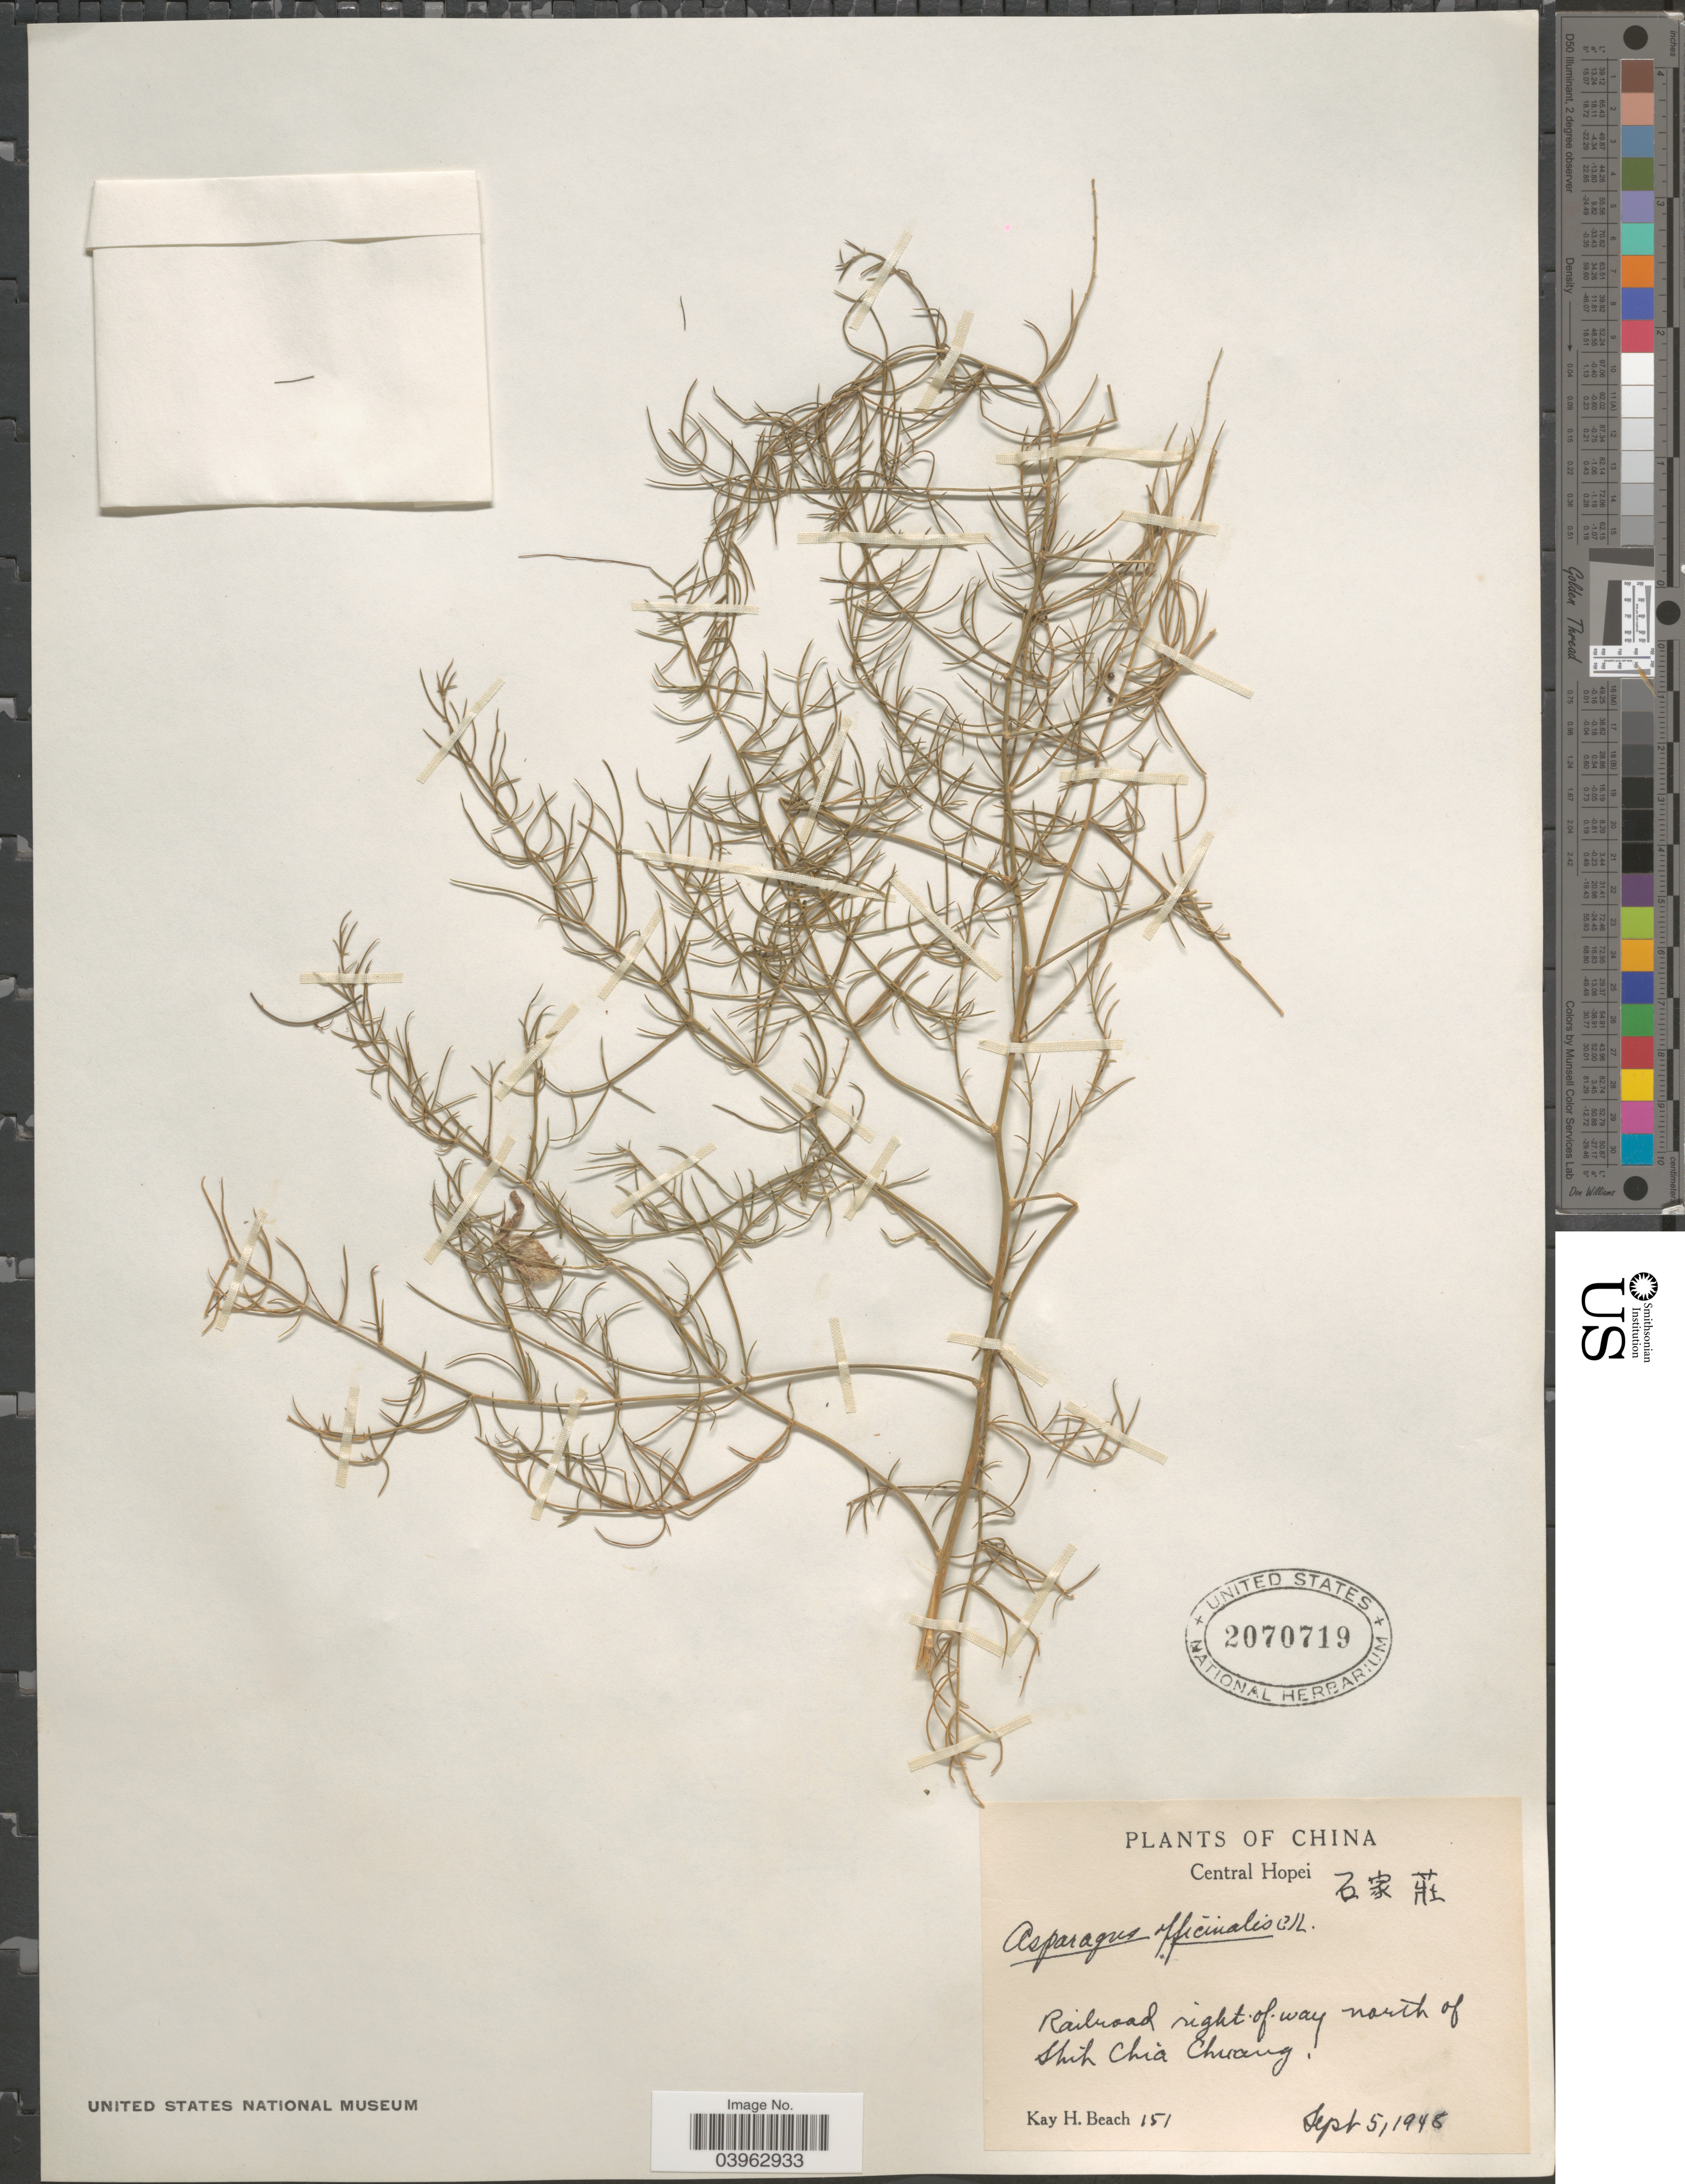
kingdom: Plantae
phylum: Tracheophyta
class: Liliopsida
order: Asparagales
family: Asparagaceae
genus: Asparagus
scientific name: Asparagus officinalis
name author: L.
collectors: K. H. Beach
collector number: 151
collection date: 1948-09-05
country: China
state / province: Hebei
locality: Central Hopei. Railroad right-of-way north of Shih Chia Chuang.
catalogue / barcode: US 2070719